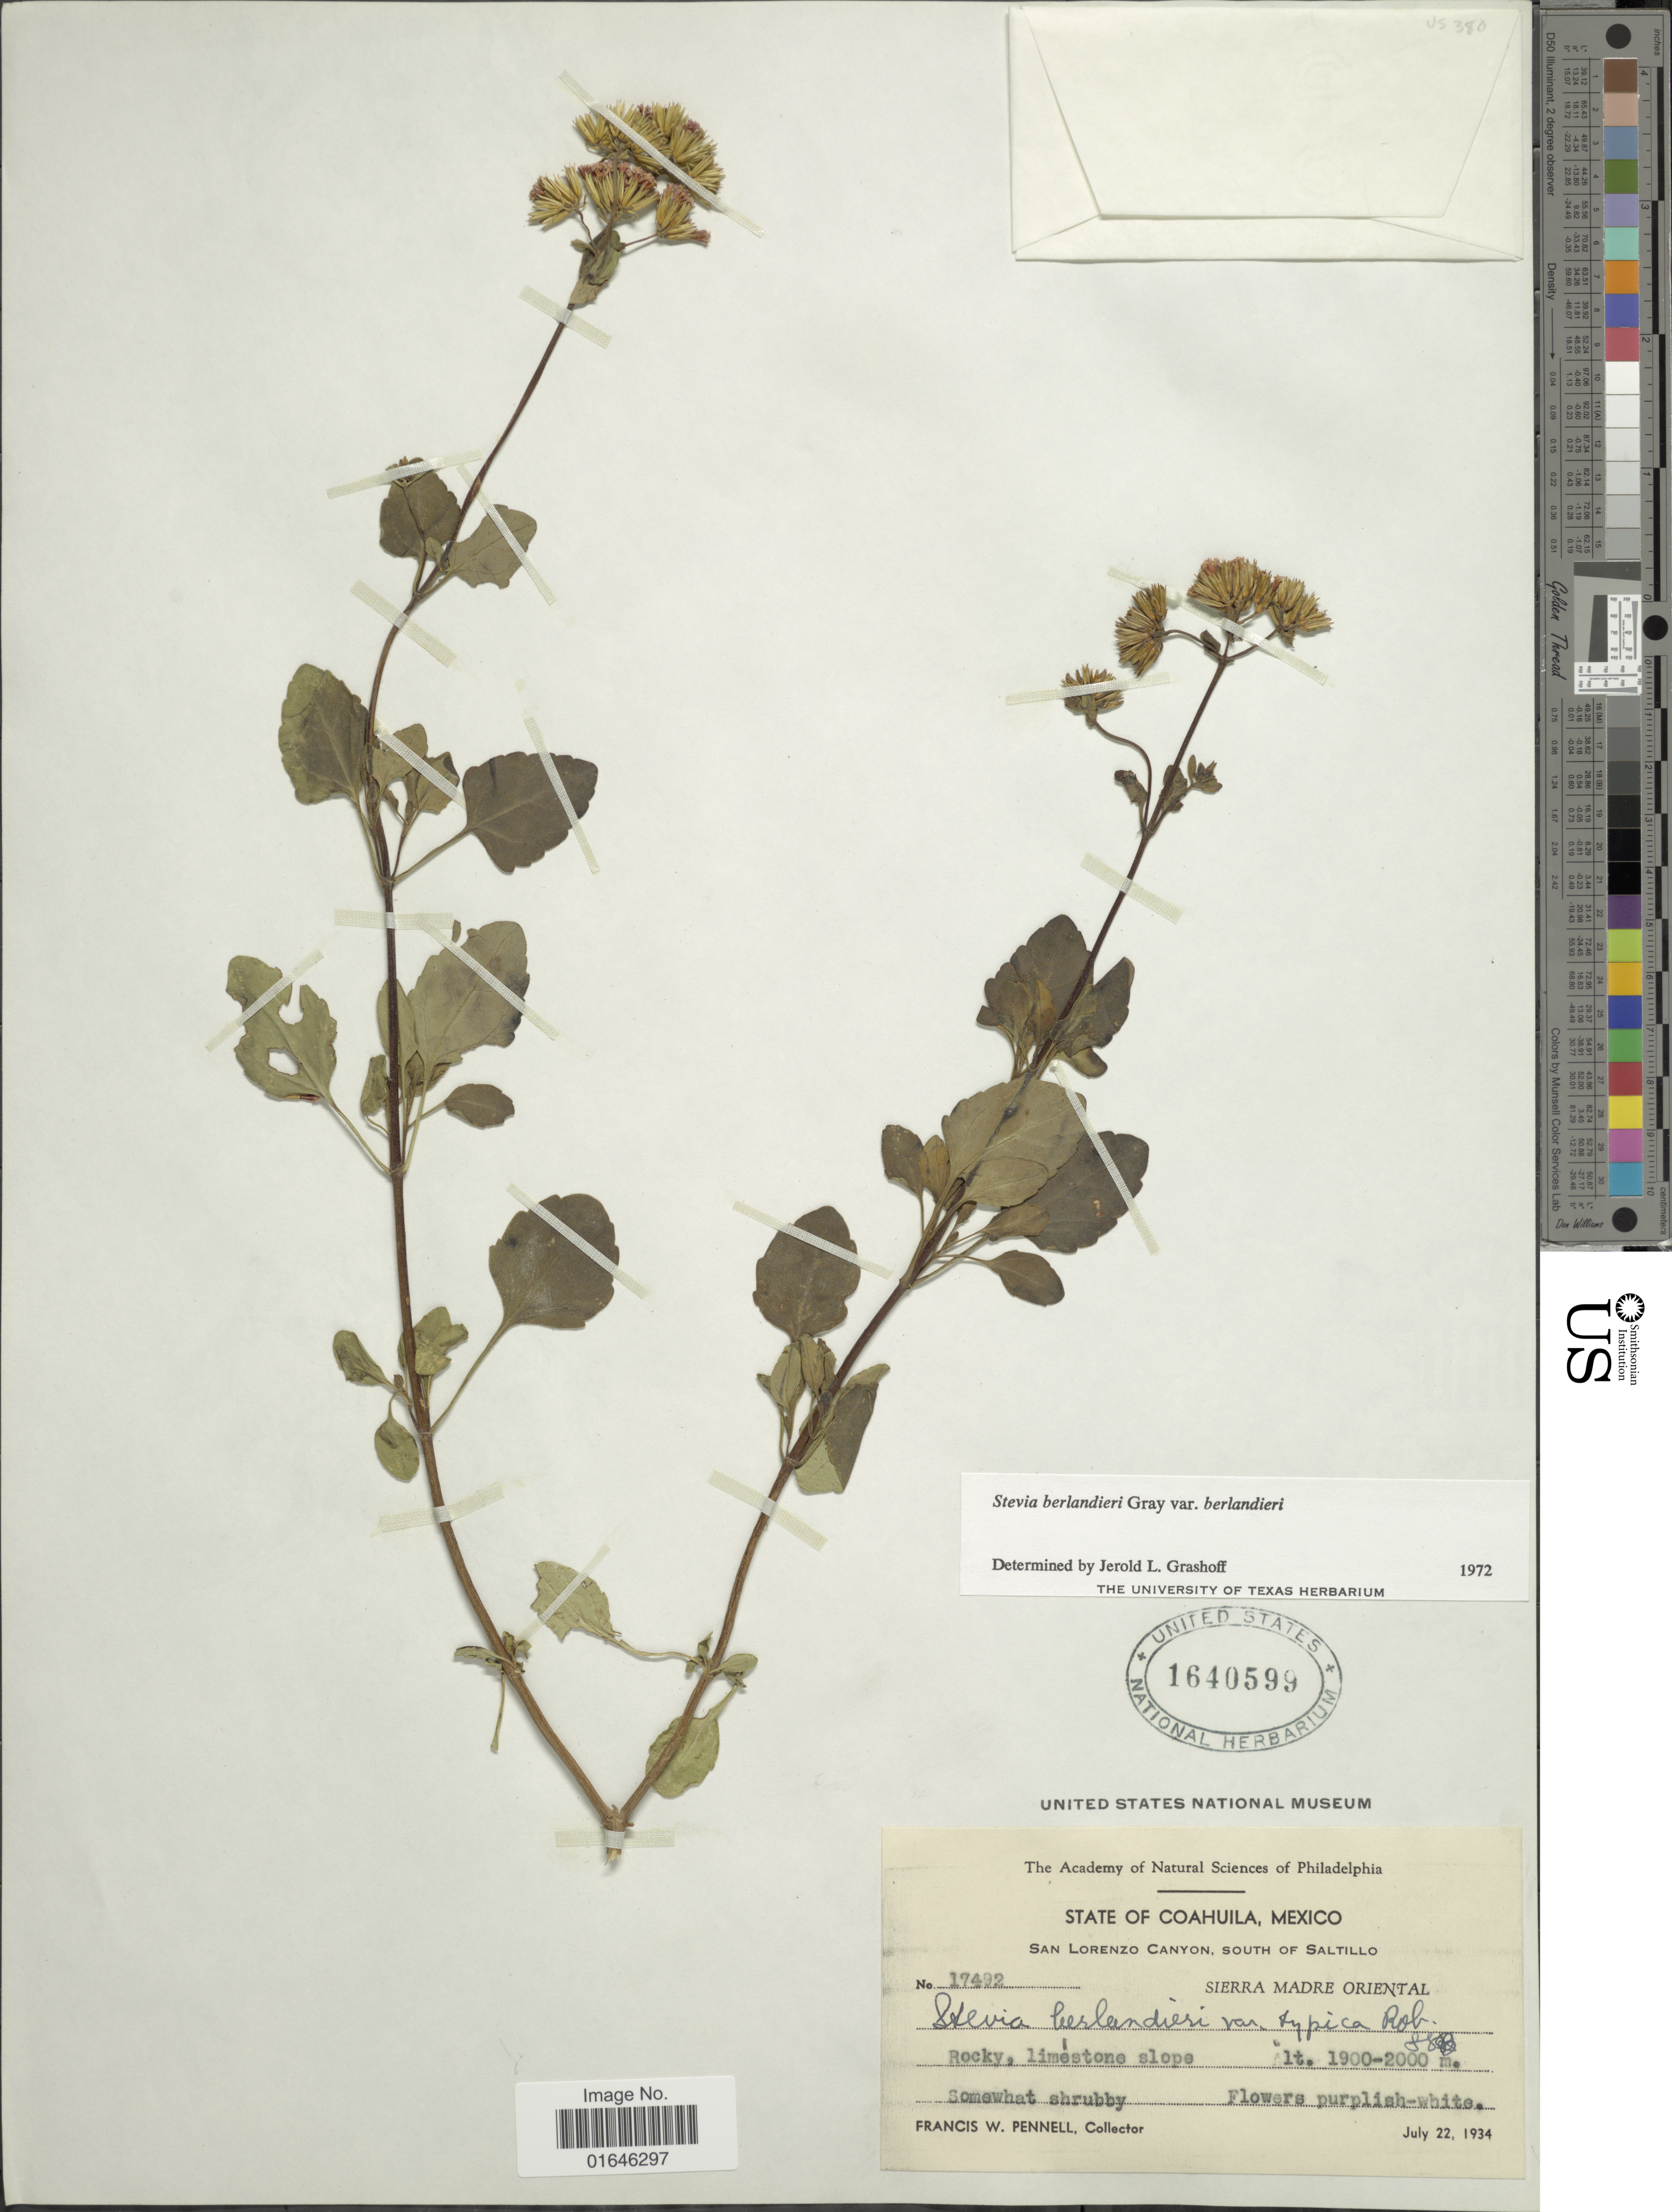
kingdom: Plantae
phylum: Tracheophyta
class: Magnoliopsida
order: Asterales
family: Asteraceae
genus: Stevia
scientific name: Stevia berlandieri var. berlandieri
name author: A. Gray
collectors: F. W. Pennell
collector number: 17492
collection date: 1934-07-22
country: Mexico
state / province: Coahuila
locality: San Lorenzo Canyon, South of Saltillo, Sierra Madre Oriental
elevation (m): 1900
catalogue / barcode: US 1640599